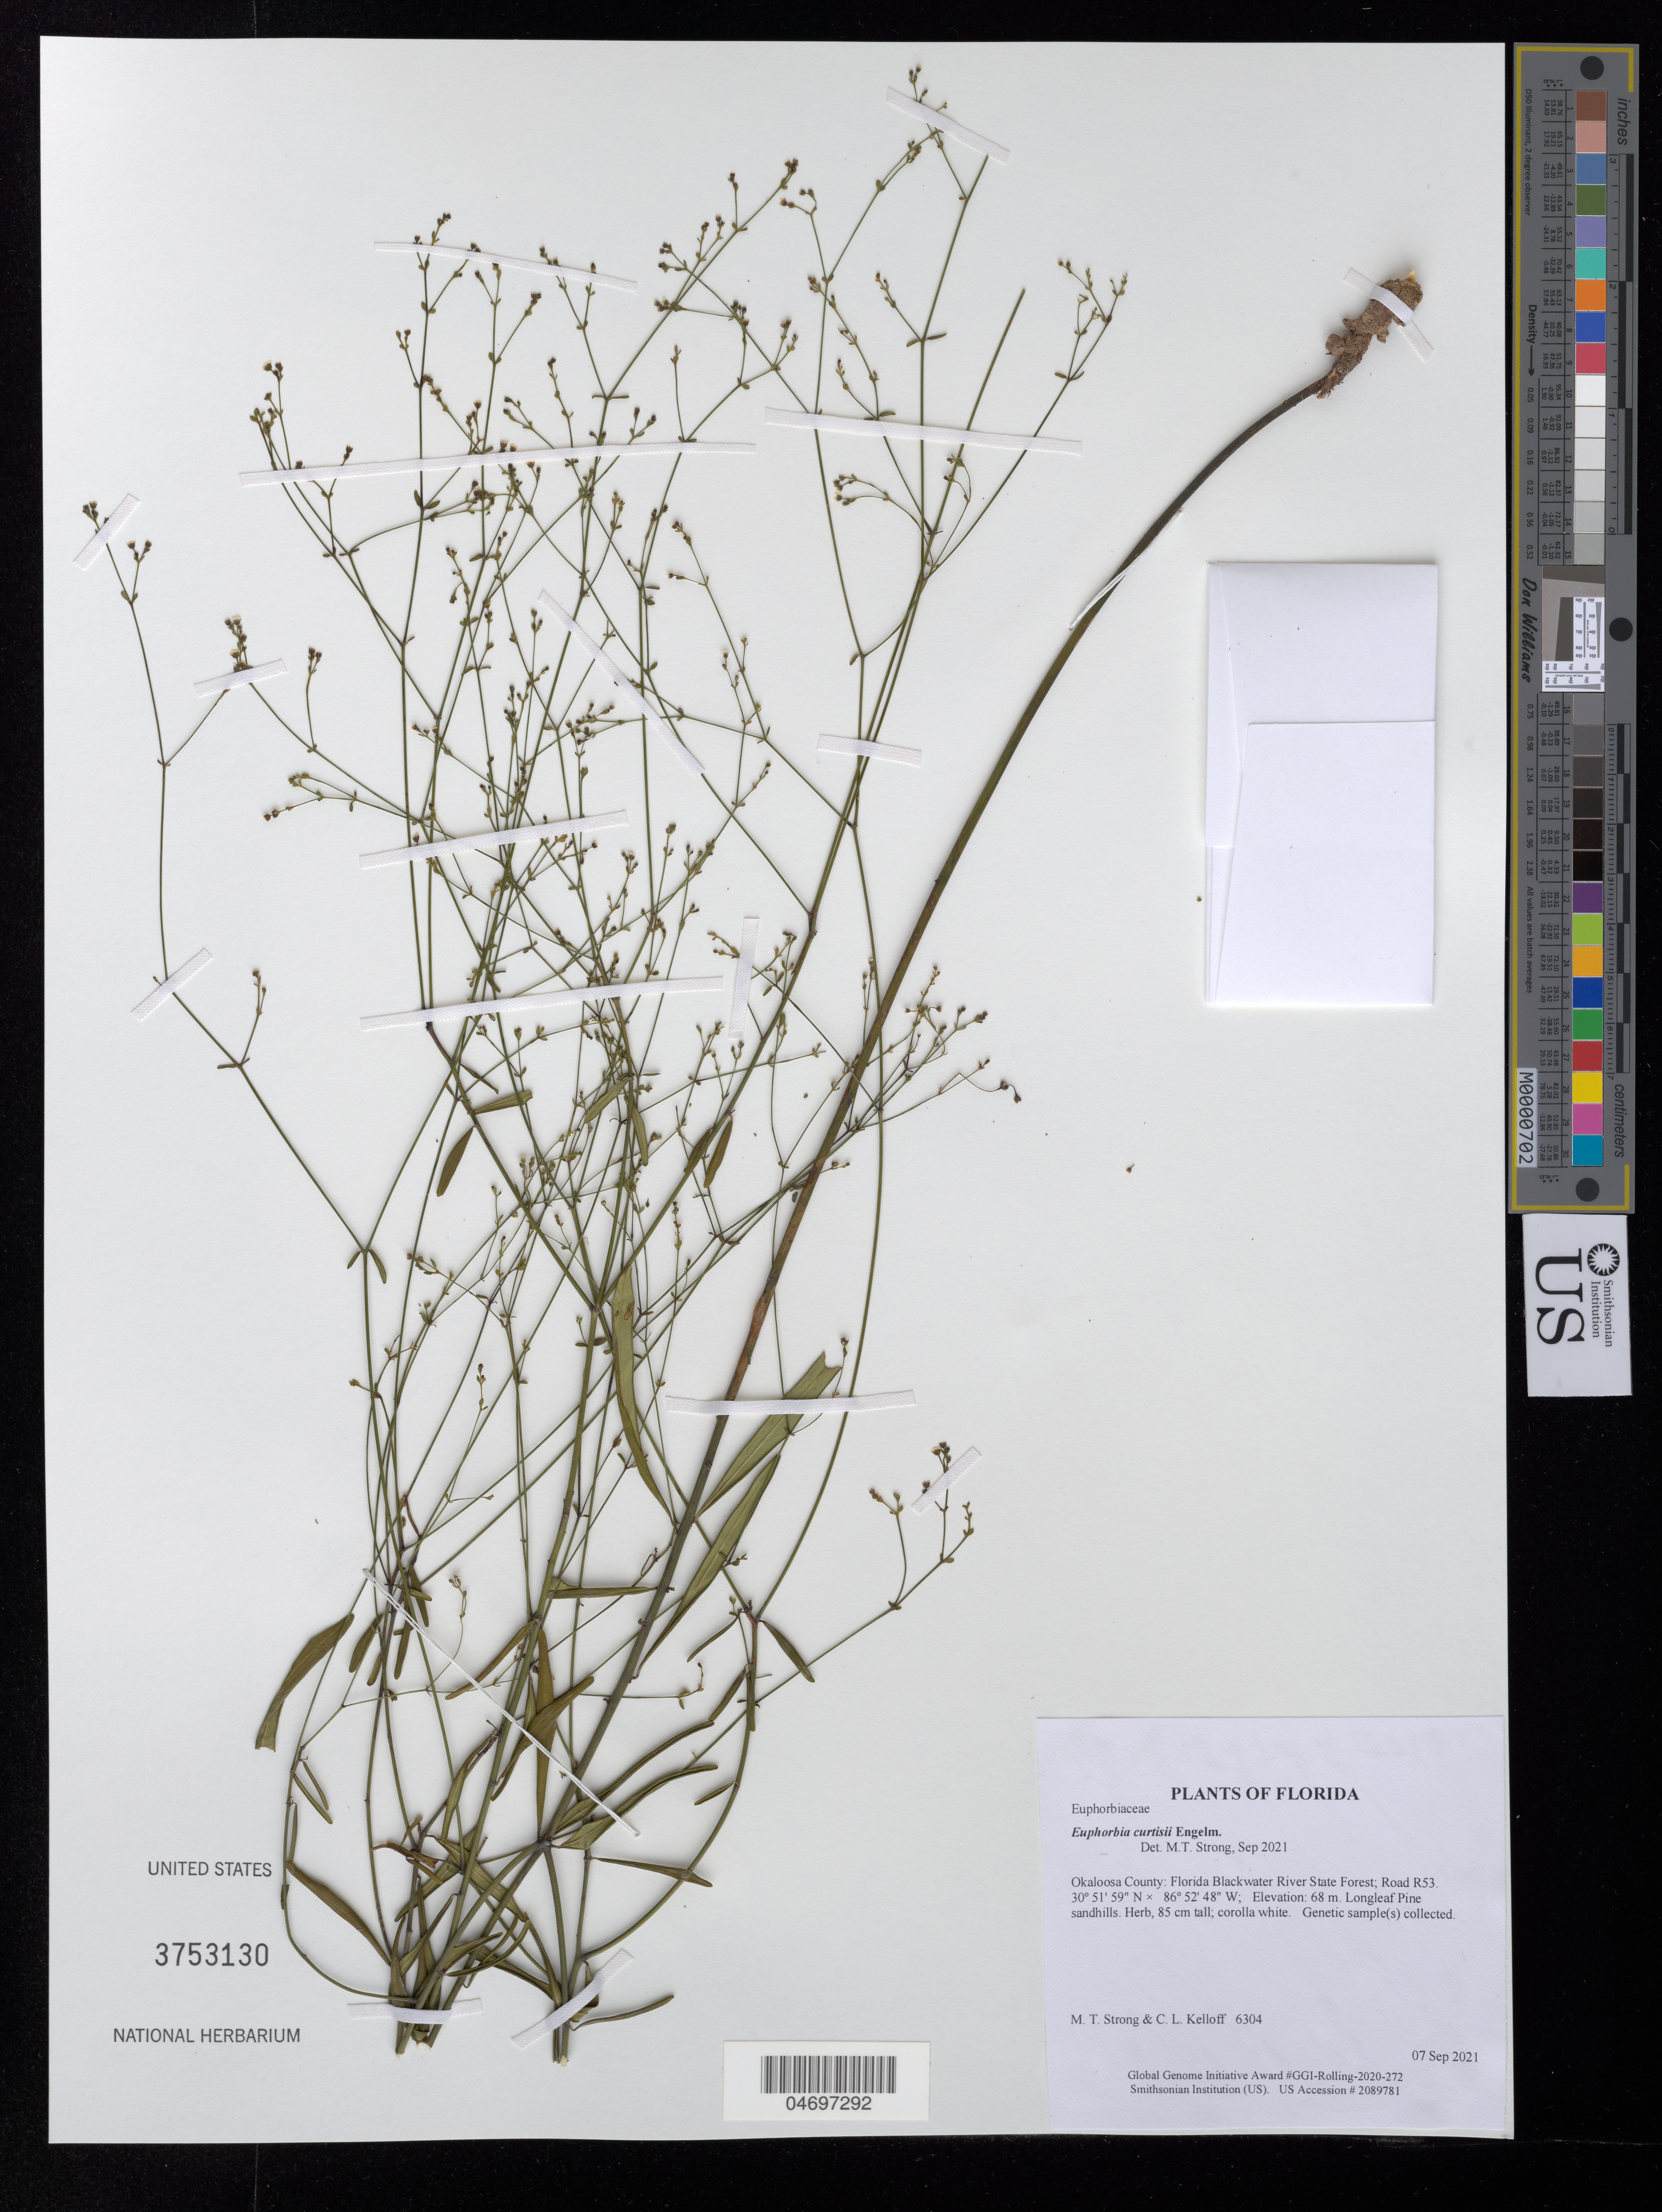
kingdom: Plantae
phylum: Tracheophyta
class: Magnoliopsida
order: Malpighiales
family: Euphorbiaceae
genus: Euphorbia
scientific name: Euphorbia curtisii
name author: Engelm.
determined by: Strong, Mark T.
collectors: M. T. Strong & C. L. Kelloff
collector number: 6304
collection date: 2021-09-07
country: United States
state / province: Florida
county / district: Okaloosa County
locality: Florida Blackwater River State Forest; Road R53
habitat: Longleaf Pine sandhills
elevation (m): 68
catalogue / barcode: US 3753130